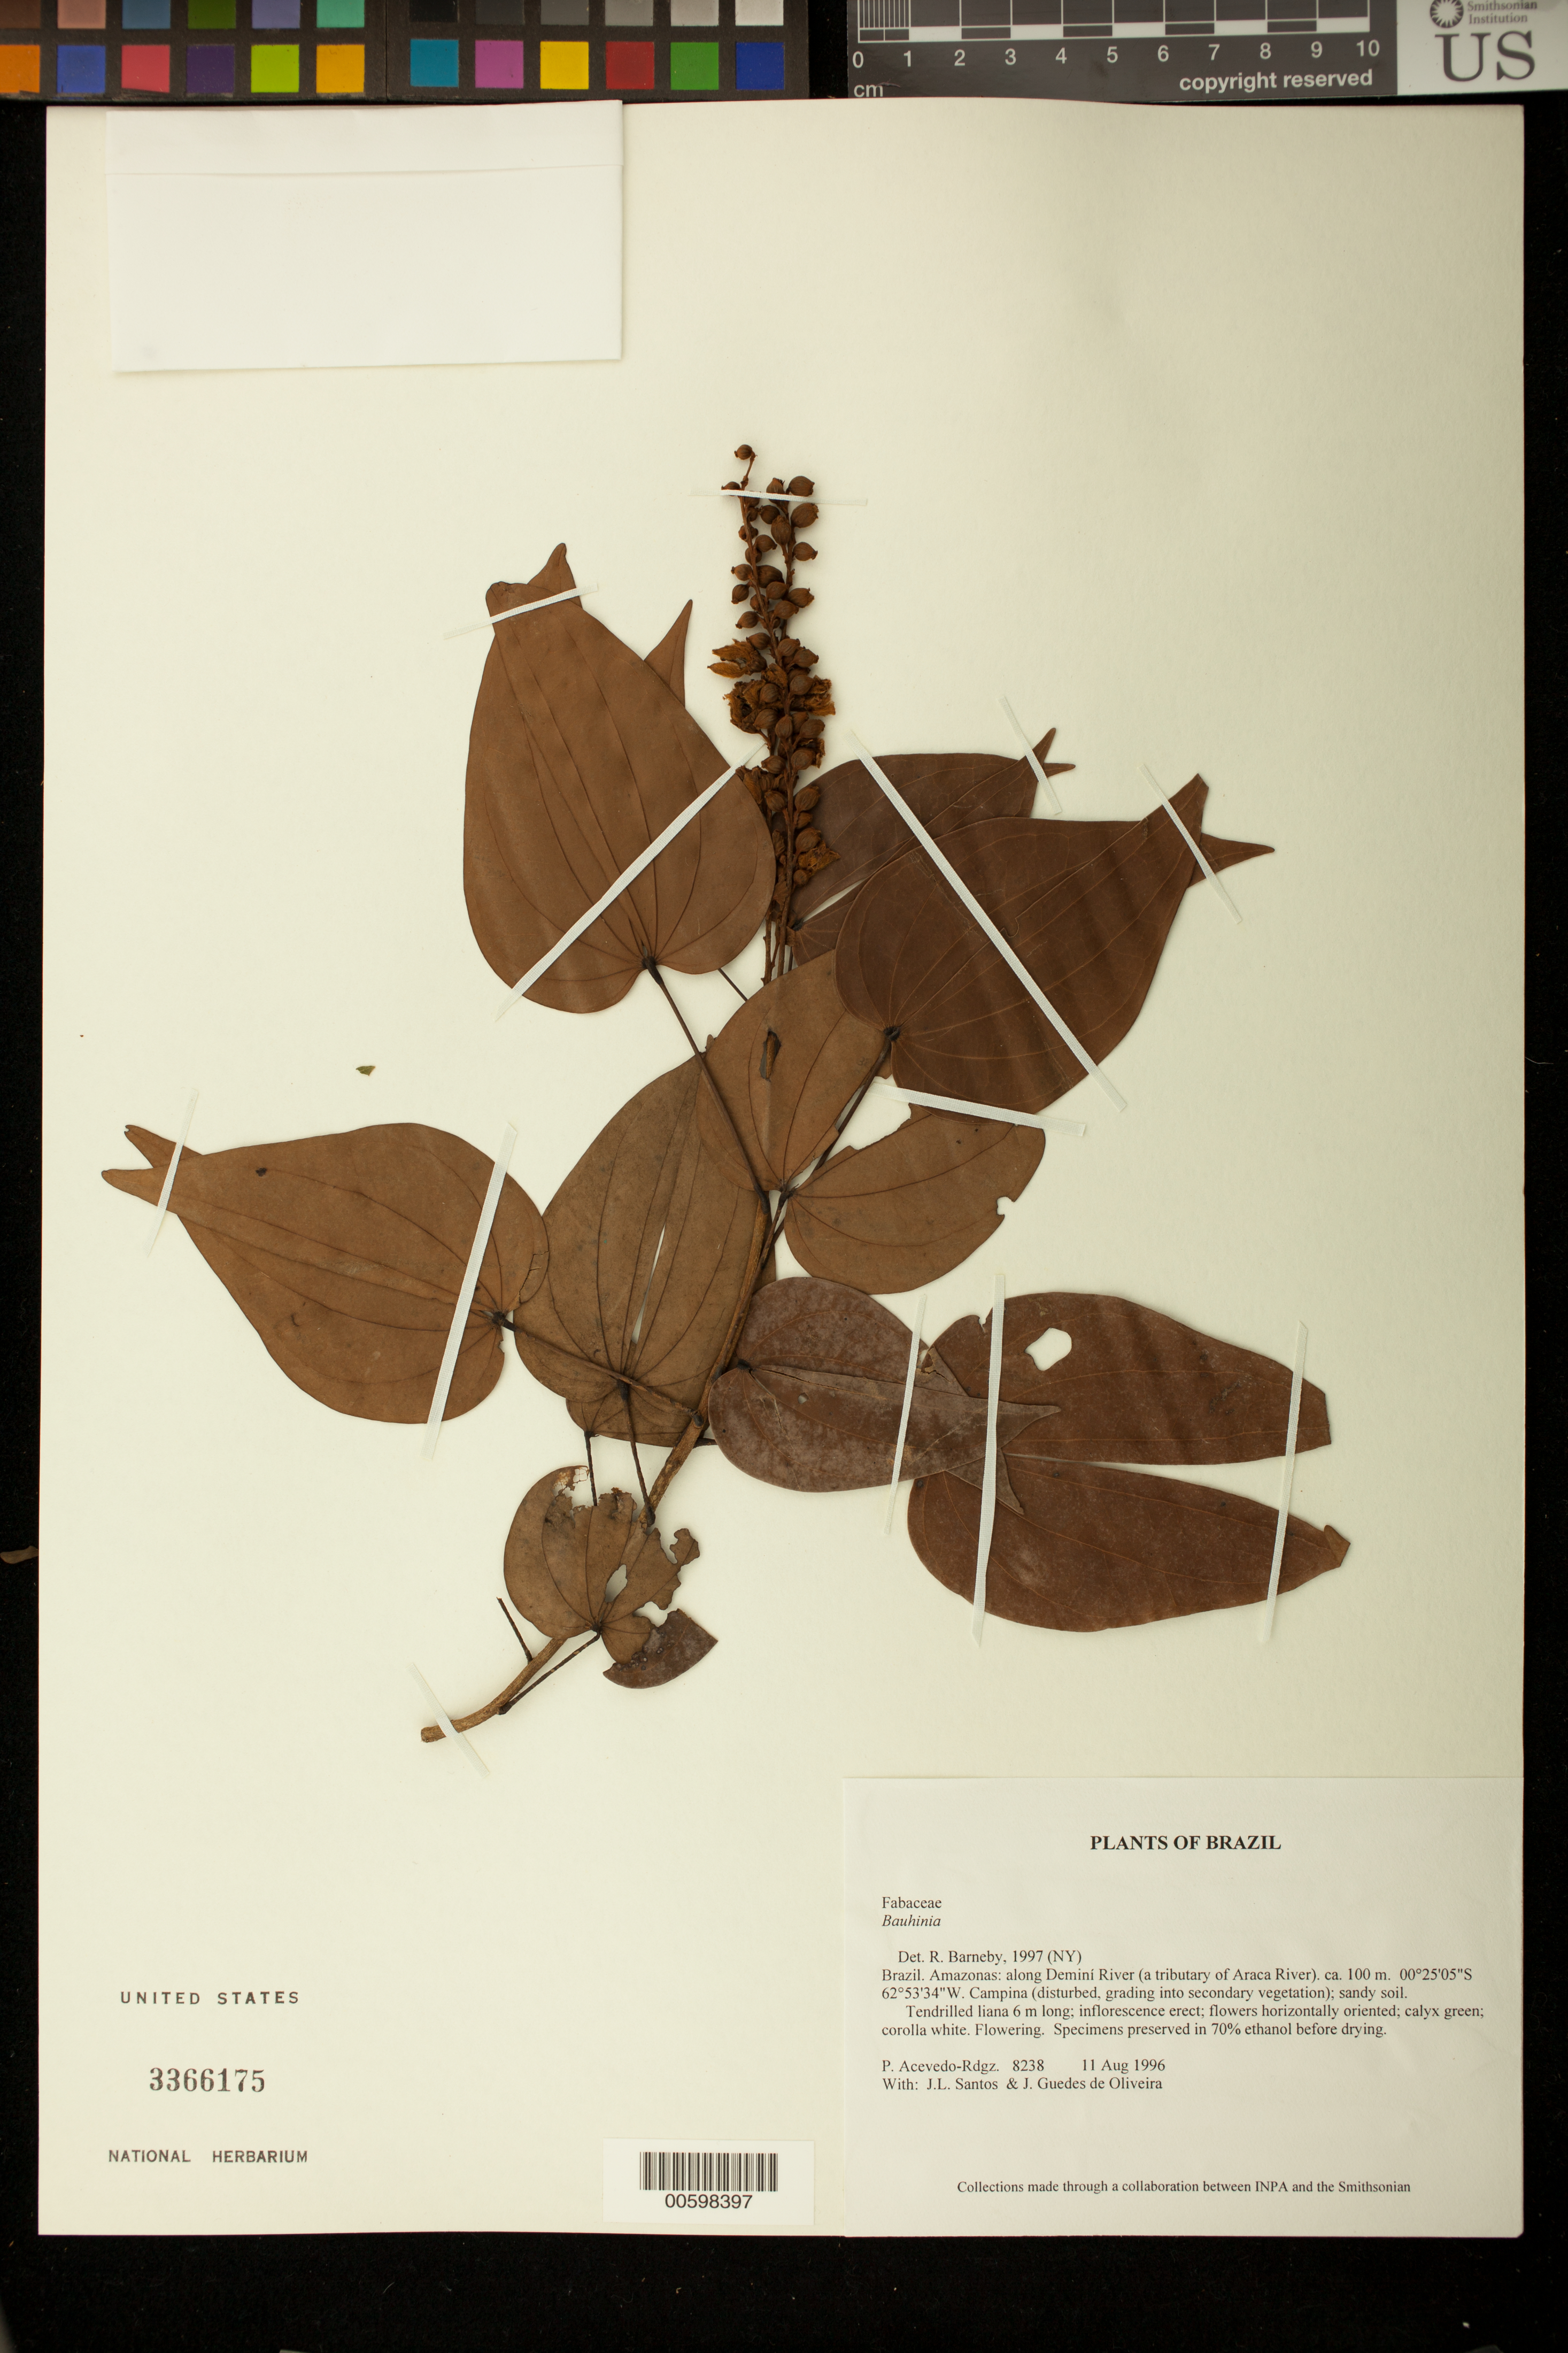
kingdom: Plantae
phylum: Tracheophyta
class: Magnoliopsida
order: Fabales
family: Fabaceae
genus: Schnella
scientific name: Schnella guianensis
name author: (Aubl.) Wunderlin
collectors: P. Acevedo-Rodr., J. L. Santos & J. Guedes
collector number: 8238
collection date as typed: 11 Aug 1996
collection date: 1996-08-11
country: Brazil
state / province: Amazonas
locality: Amazonas: along Deminí River (a tributary of Araca River).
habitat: Campina (disturbed, grading into secondary vegetation); sandy soil.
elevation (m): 100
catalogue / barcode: US 3366175